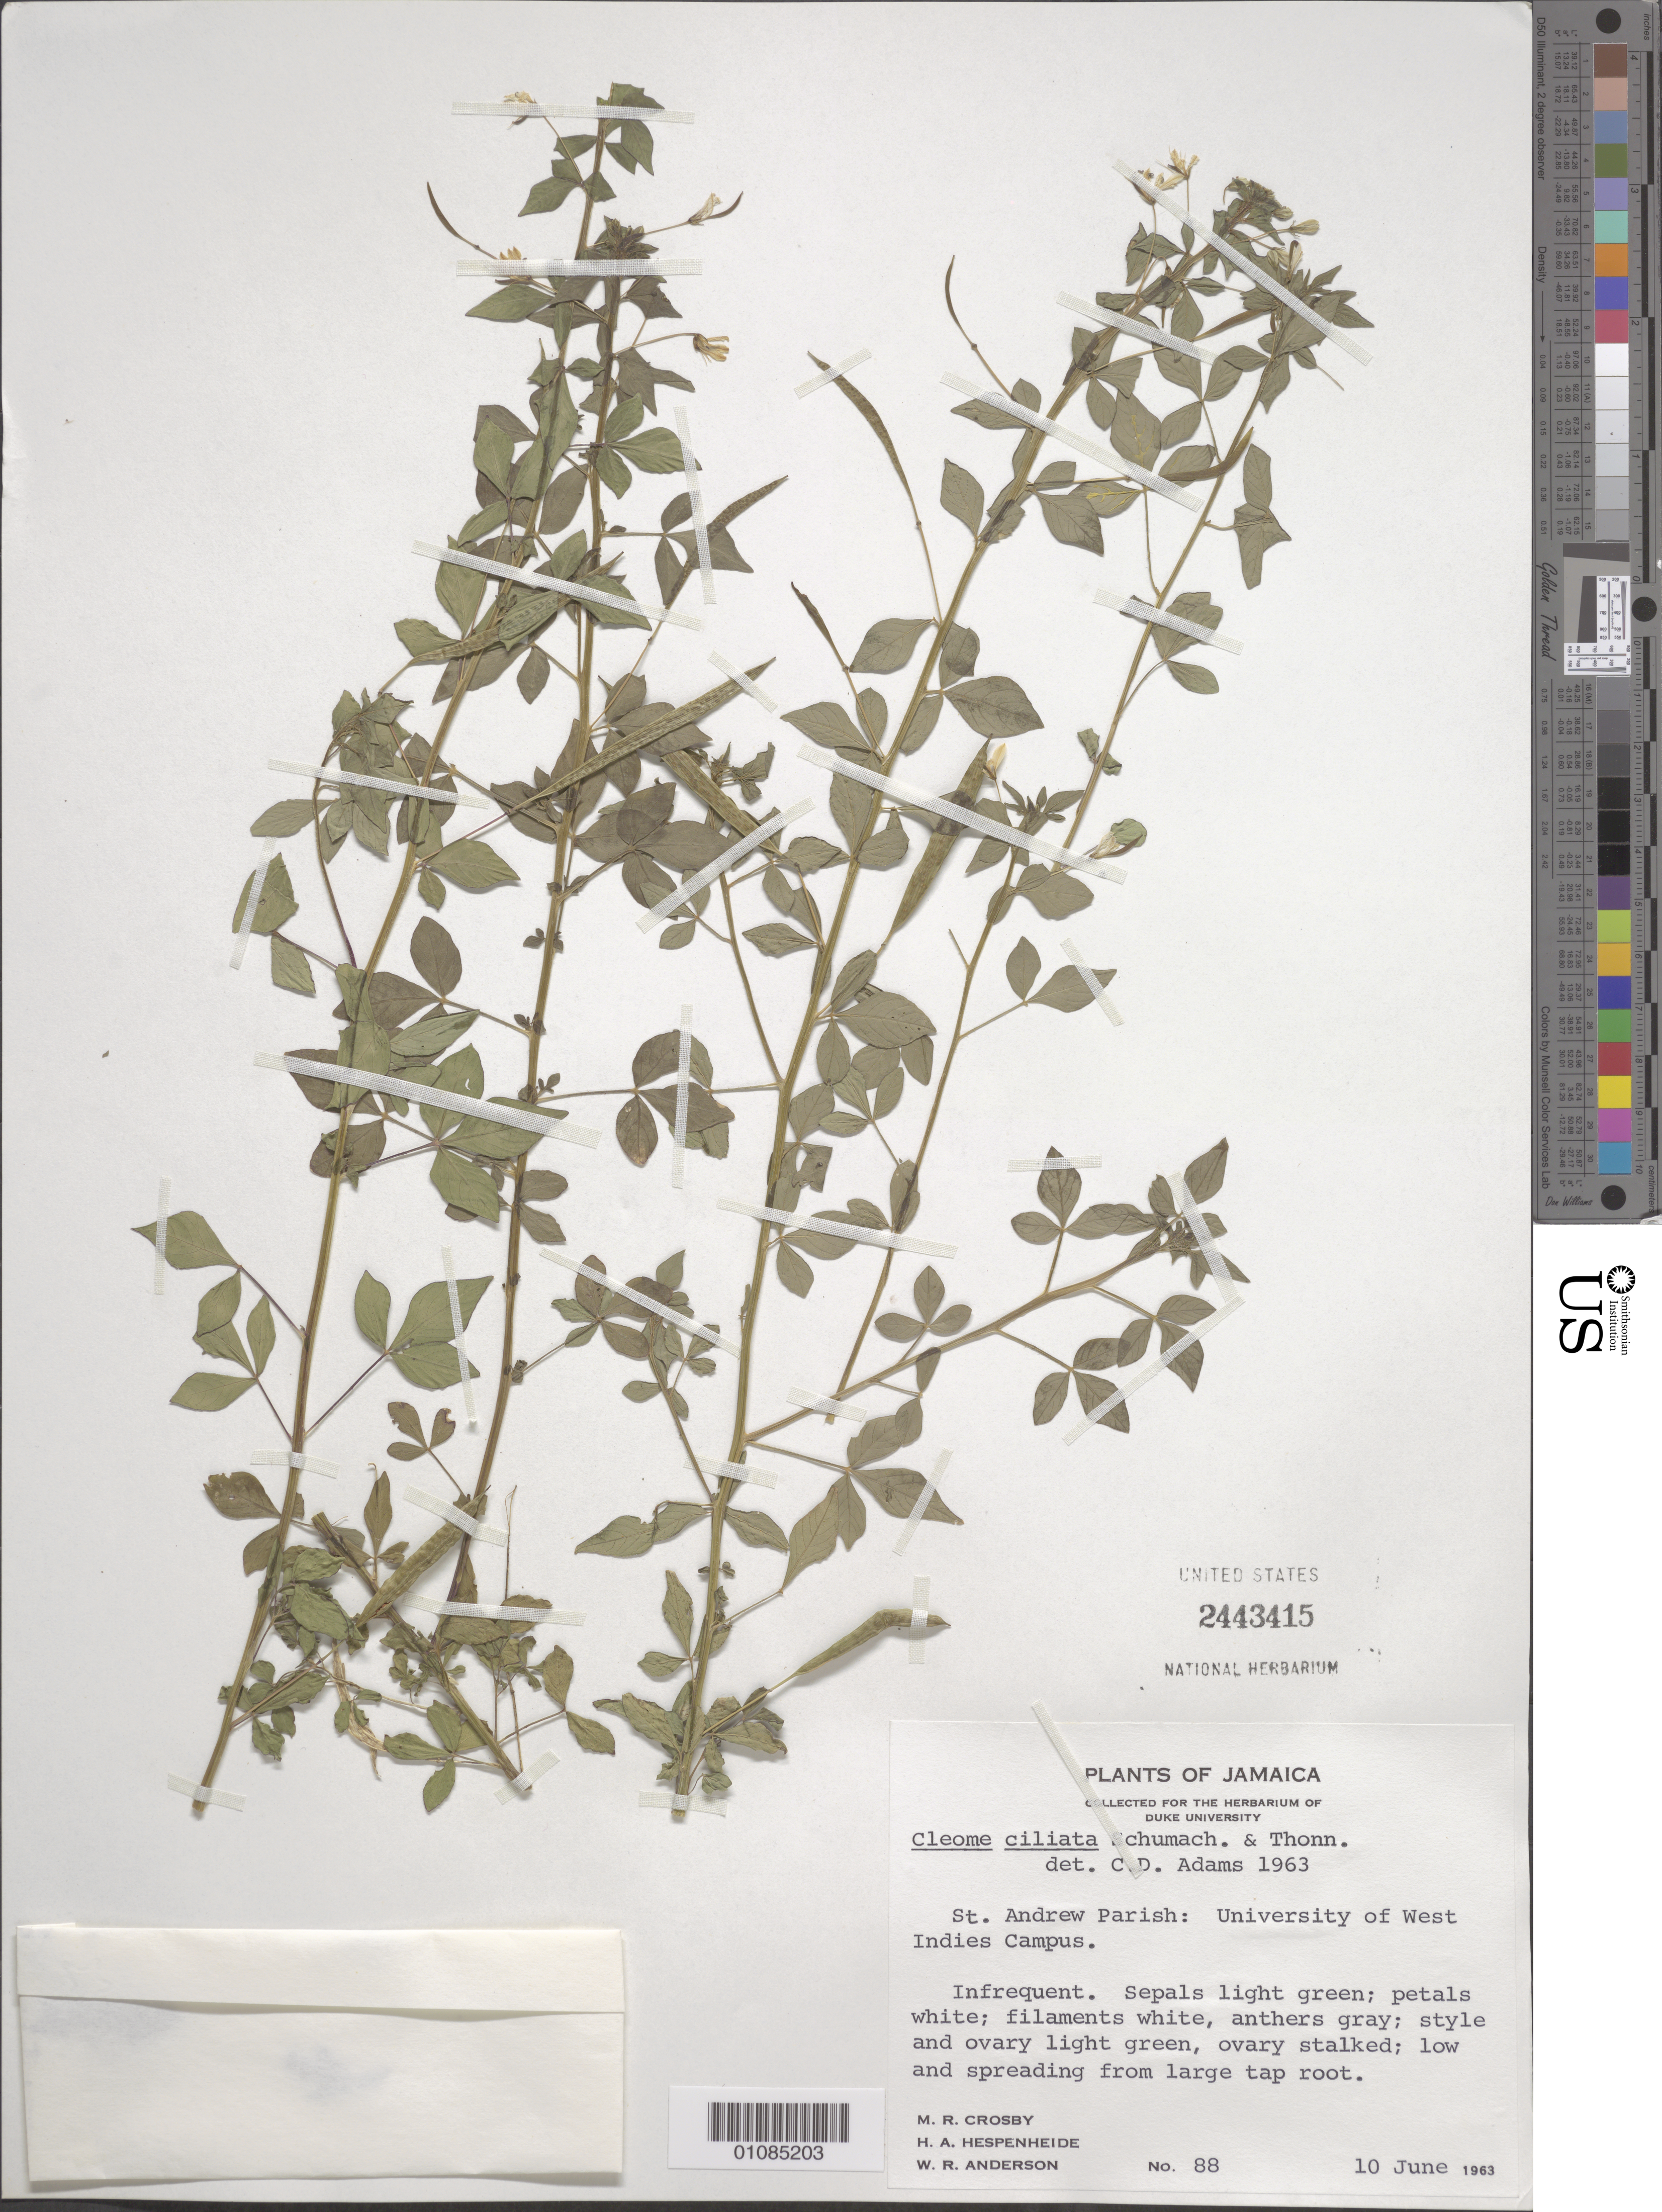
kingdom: Plantae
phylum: Tracheophyta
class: Magnoliopsida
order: Brassicales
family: Cleomaceae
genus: Sieruela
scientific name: Sieruela rutidosperma var. rutidosperma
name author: (DC.) Roalson & J.C. Hall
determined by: Strong, Mark T., (BOT), Smithsonian Institution - National Museum of Natural History (UNITED STATES)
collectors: M. R. Crosby, H. A. Hespenheide & W. R. Anderson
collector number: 88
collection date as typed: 10 Jun 1963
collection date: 1963-06-10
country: Jamaica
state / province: Saint Andrew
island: Jamaica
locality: University of West Indies campus.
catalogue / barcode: US 2443415